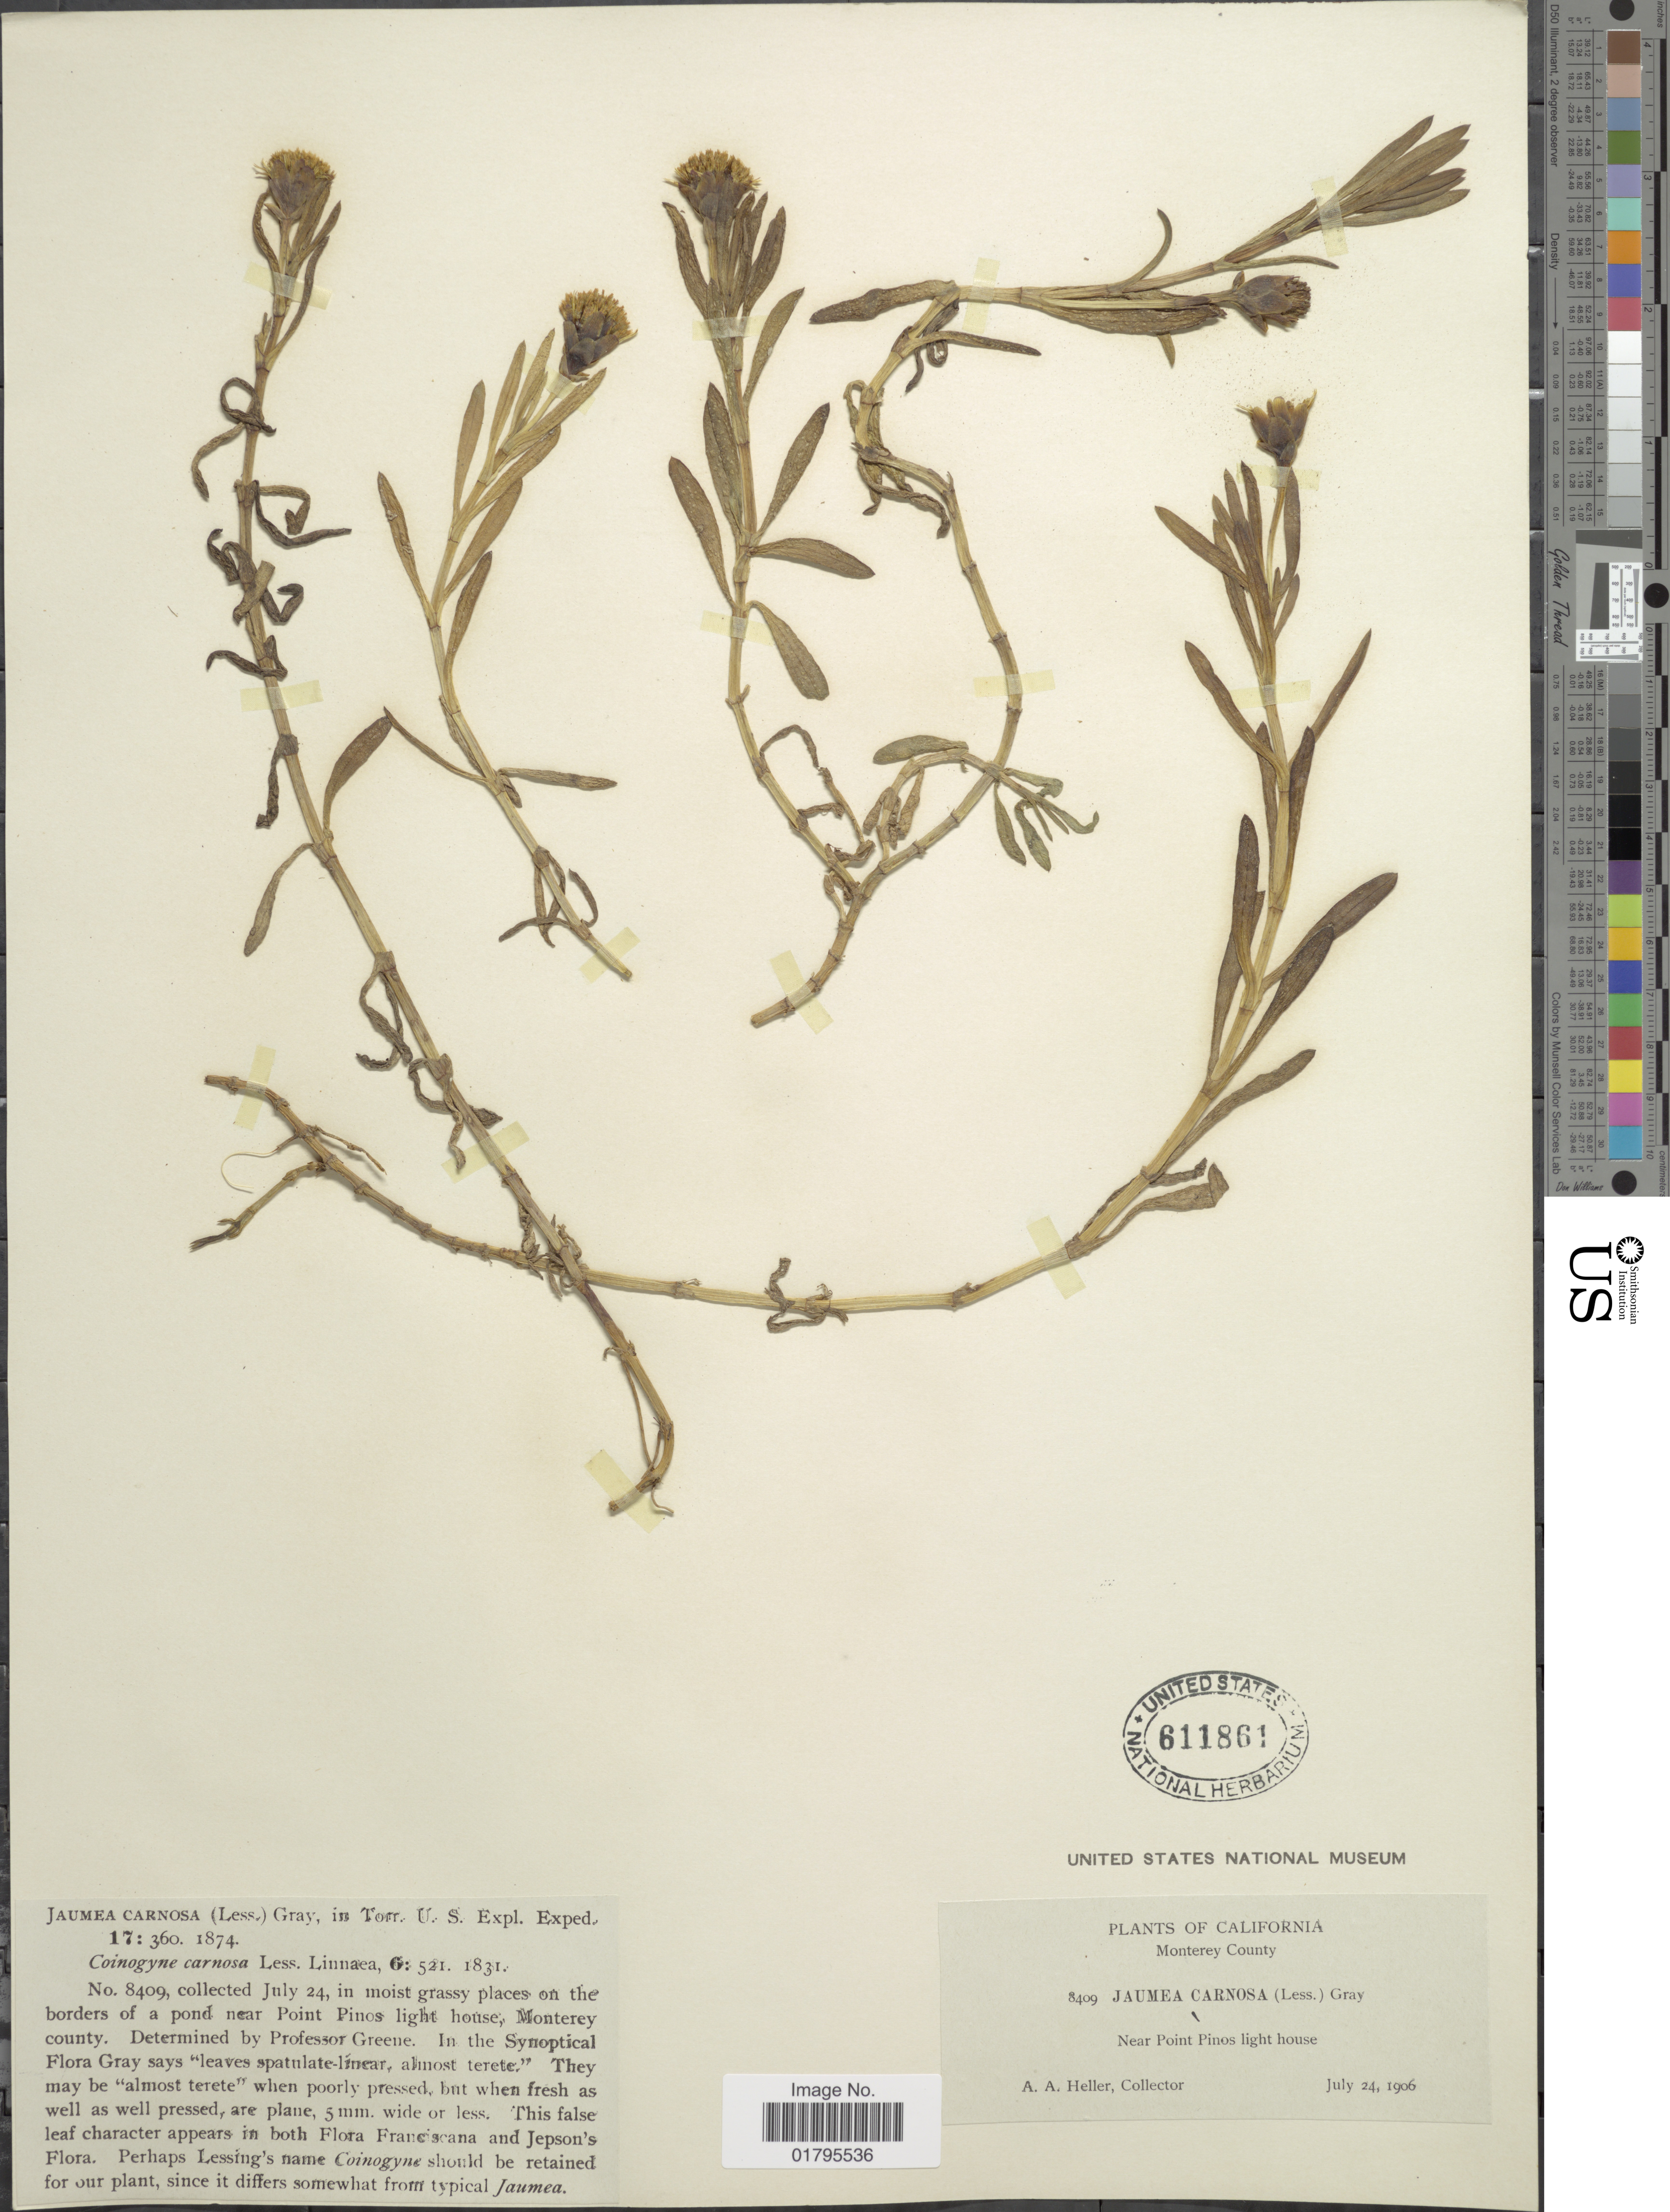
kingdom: Plantae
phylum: Tracheophyta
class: Magnoliopsida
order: Asterales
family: Asteraceae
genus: Jaumea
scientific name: Jaumea carnosa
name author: (Less.) A. Gray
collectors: A. A. Heller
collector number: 8409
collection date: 1906-07-24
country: United States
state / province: California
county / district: Monterey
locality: Monterey County, Near Point Pinos light house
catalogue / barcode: US 611861